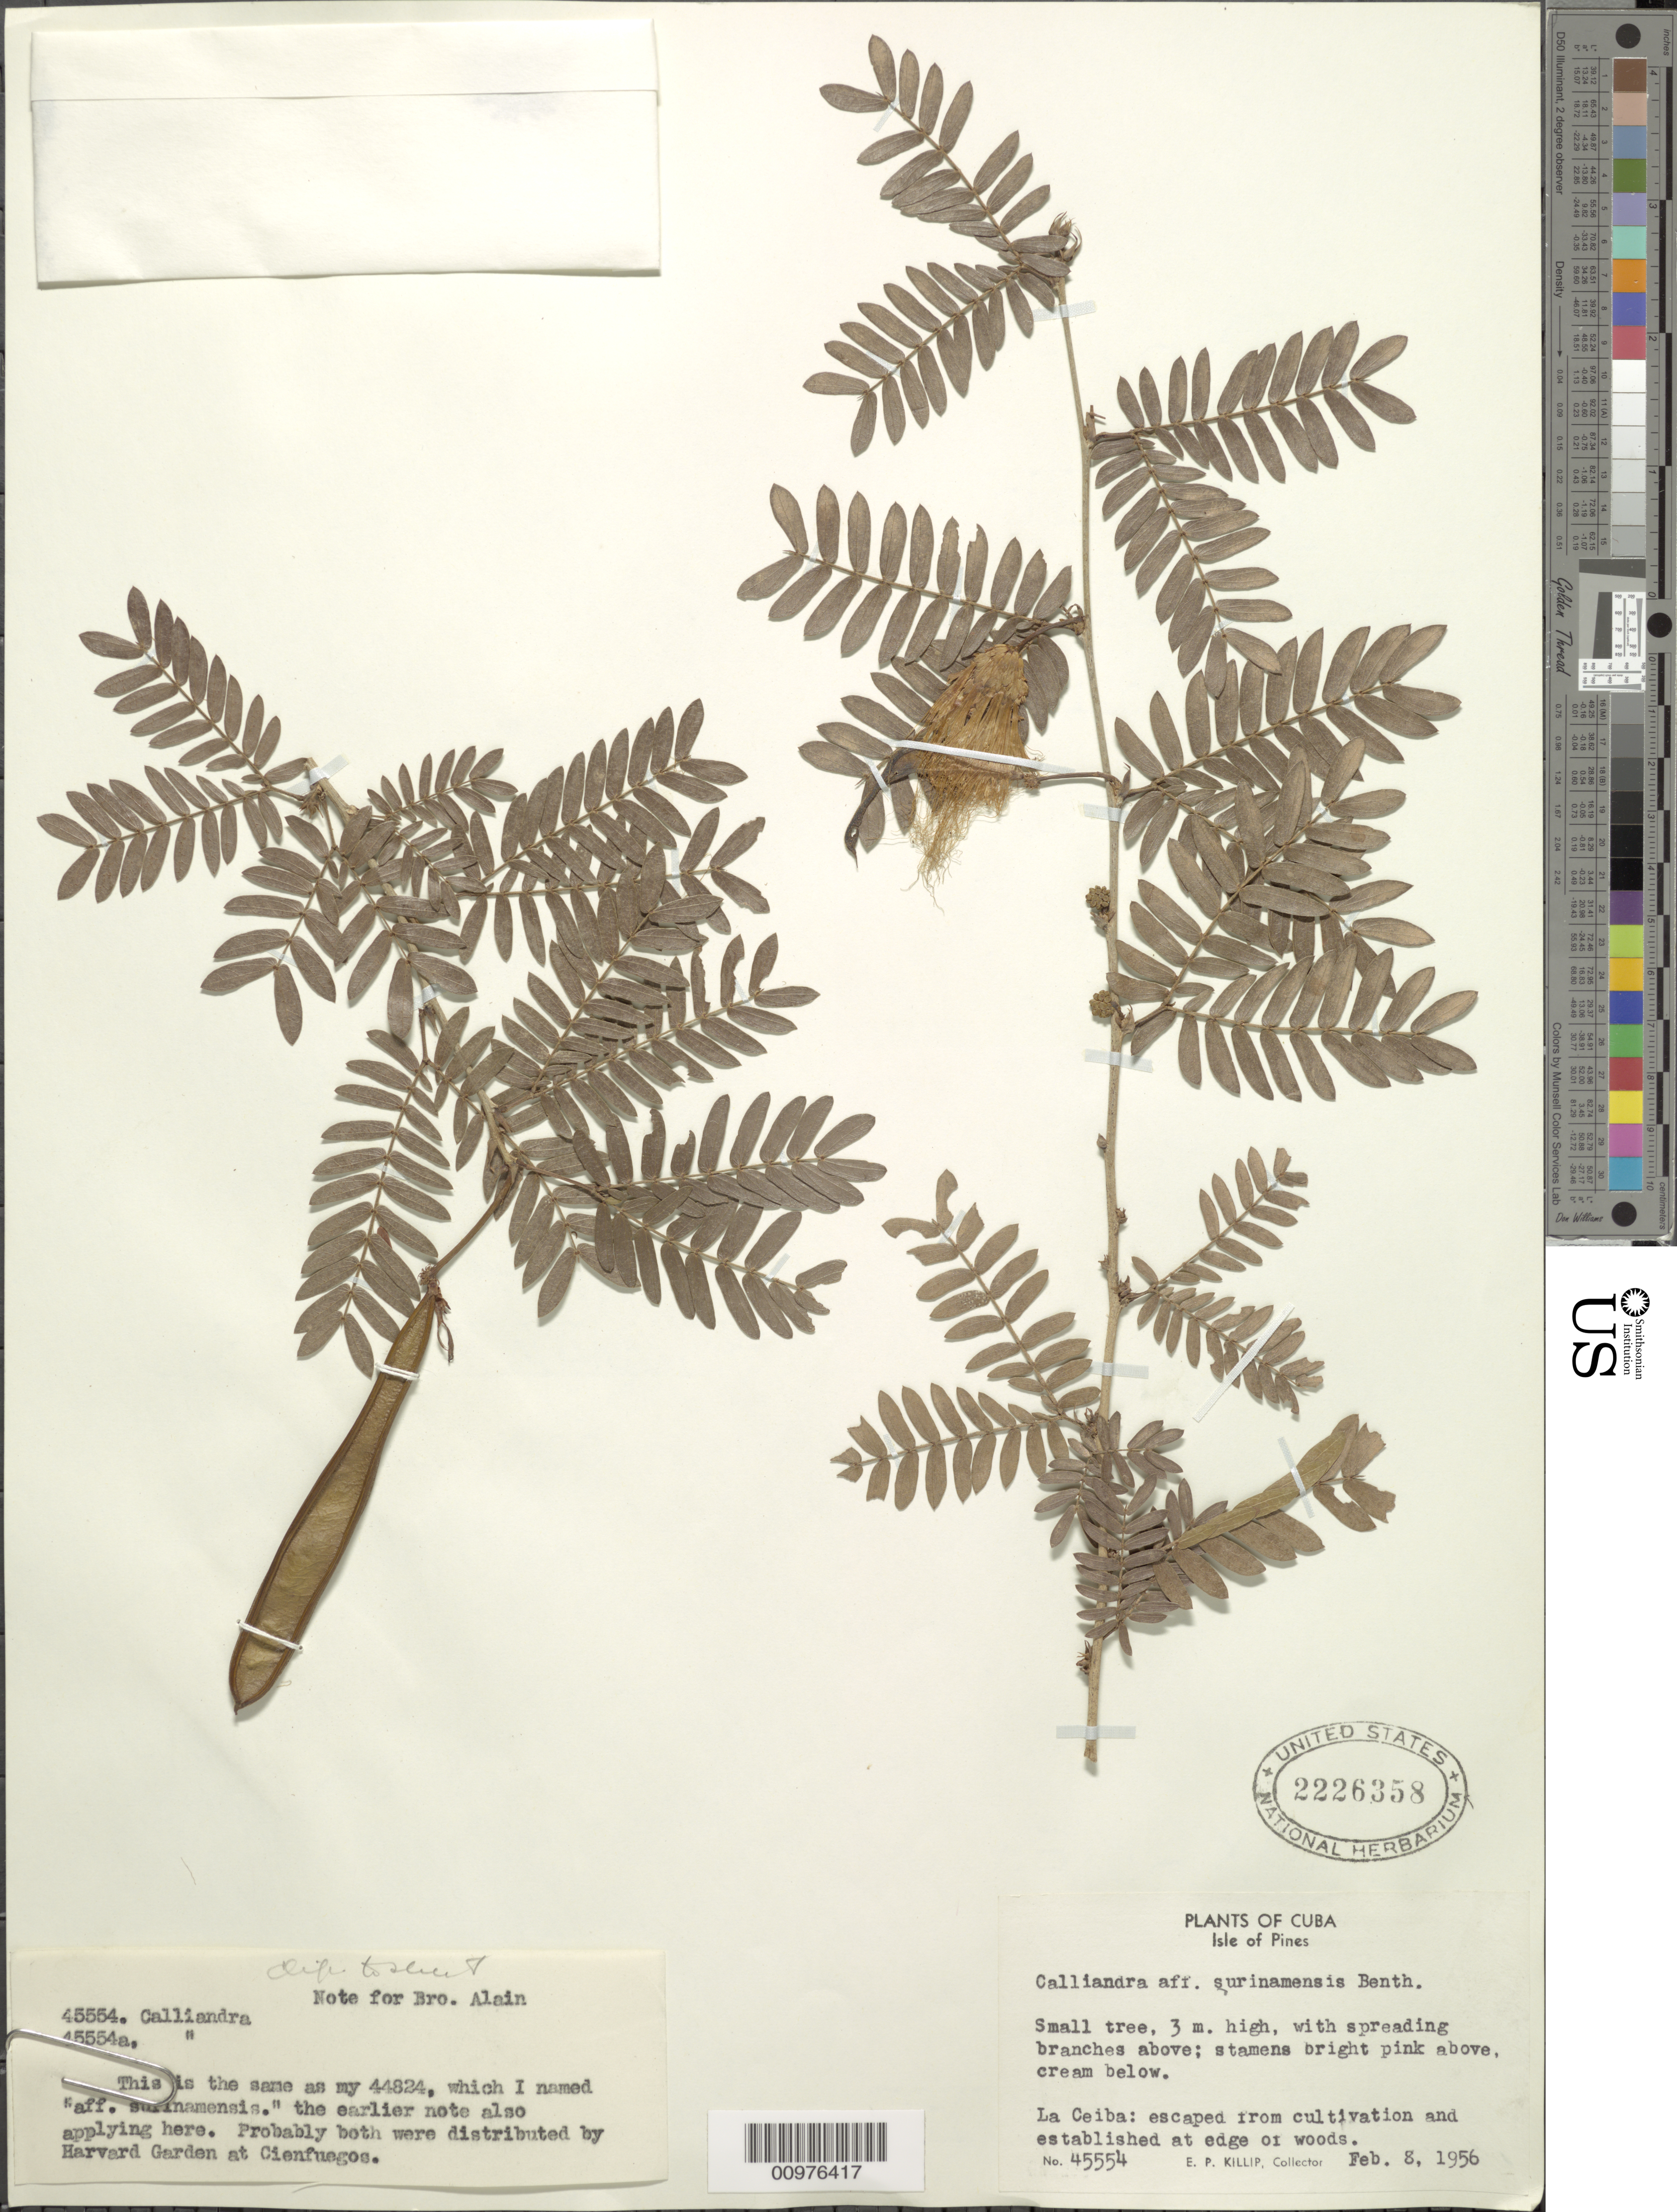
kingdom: Plantae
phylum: Tracheophyta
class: Magnoliopsida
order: Fabales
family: Fabaceae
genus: Calliandra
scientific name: Calliandra surinamensis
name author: Benth.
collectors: E. P. Killip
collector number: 45554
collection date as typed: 08 Feb 1956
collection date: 1956-02-08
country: Cuba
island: Isla de la Juventud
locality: Isle of Pines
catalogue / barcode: US 2226358